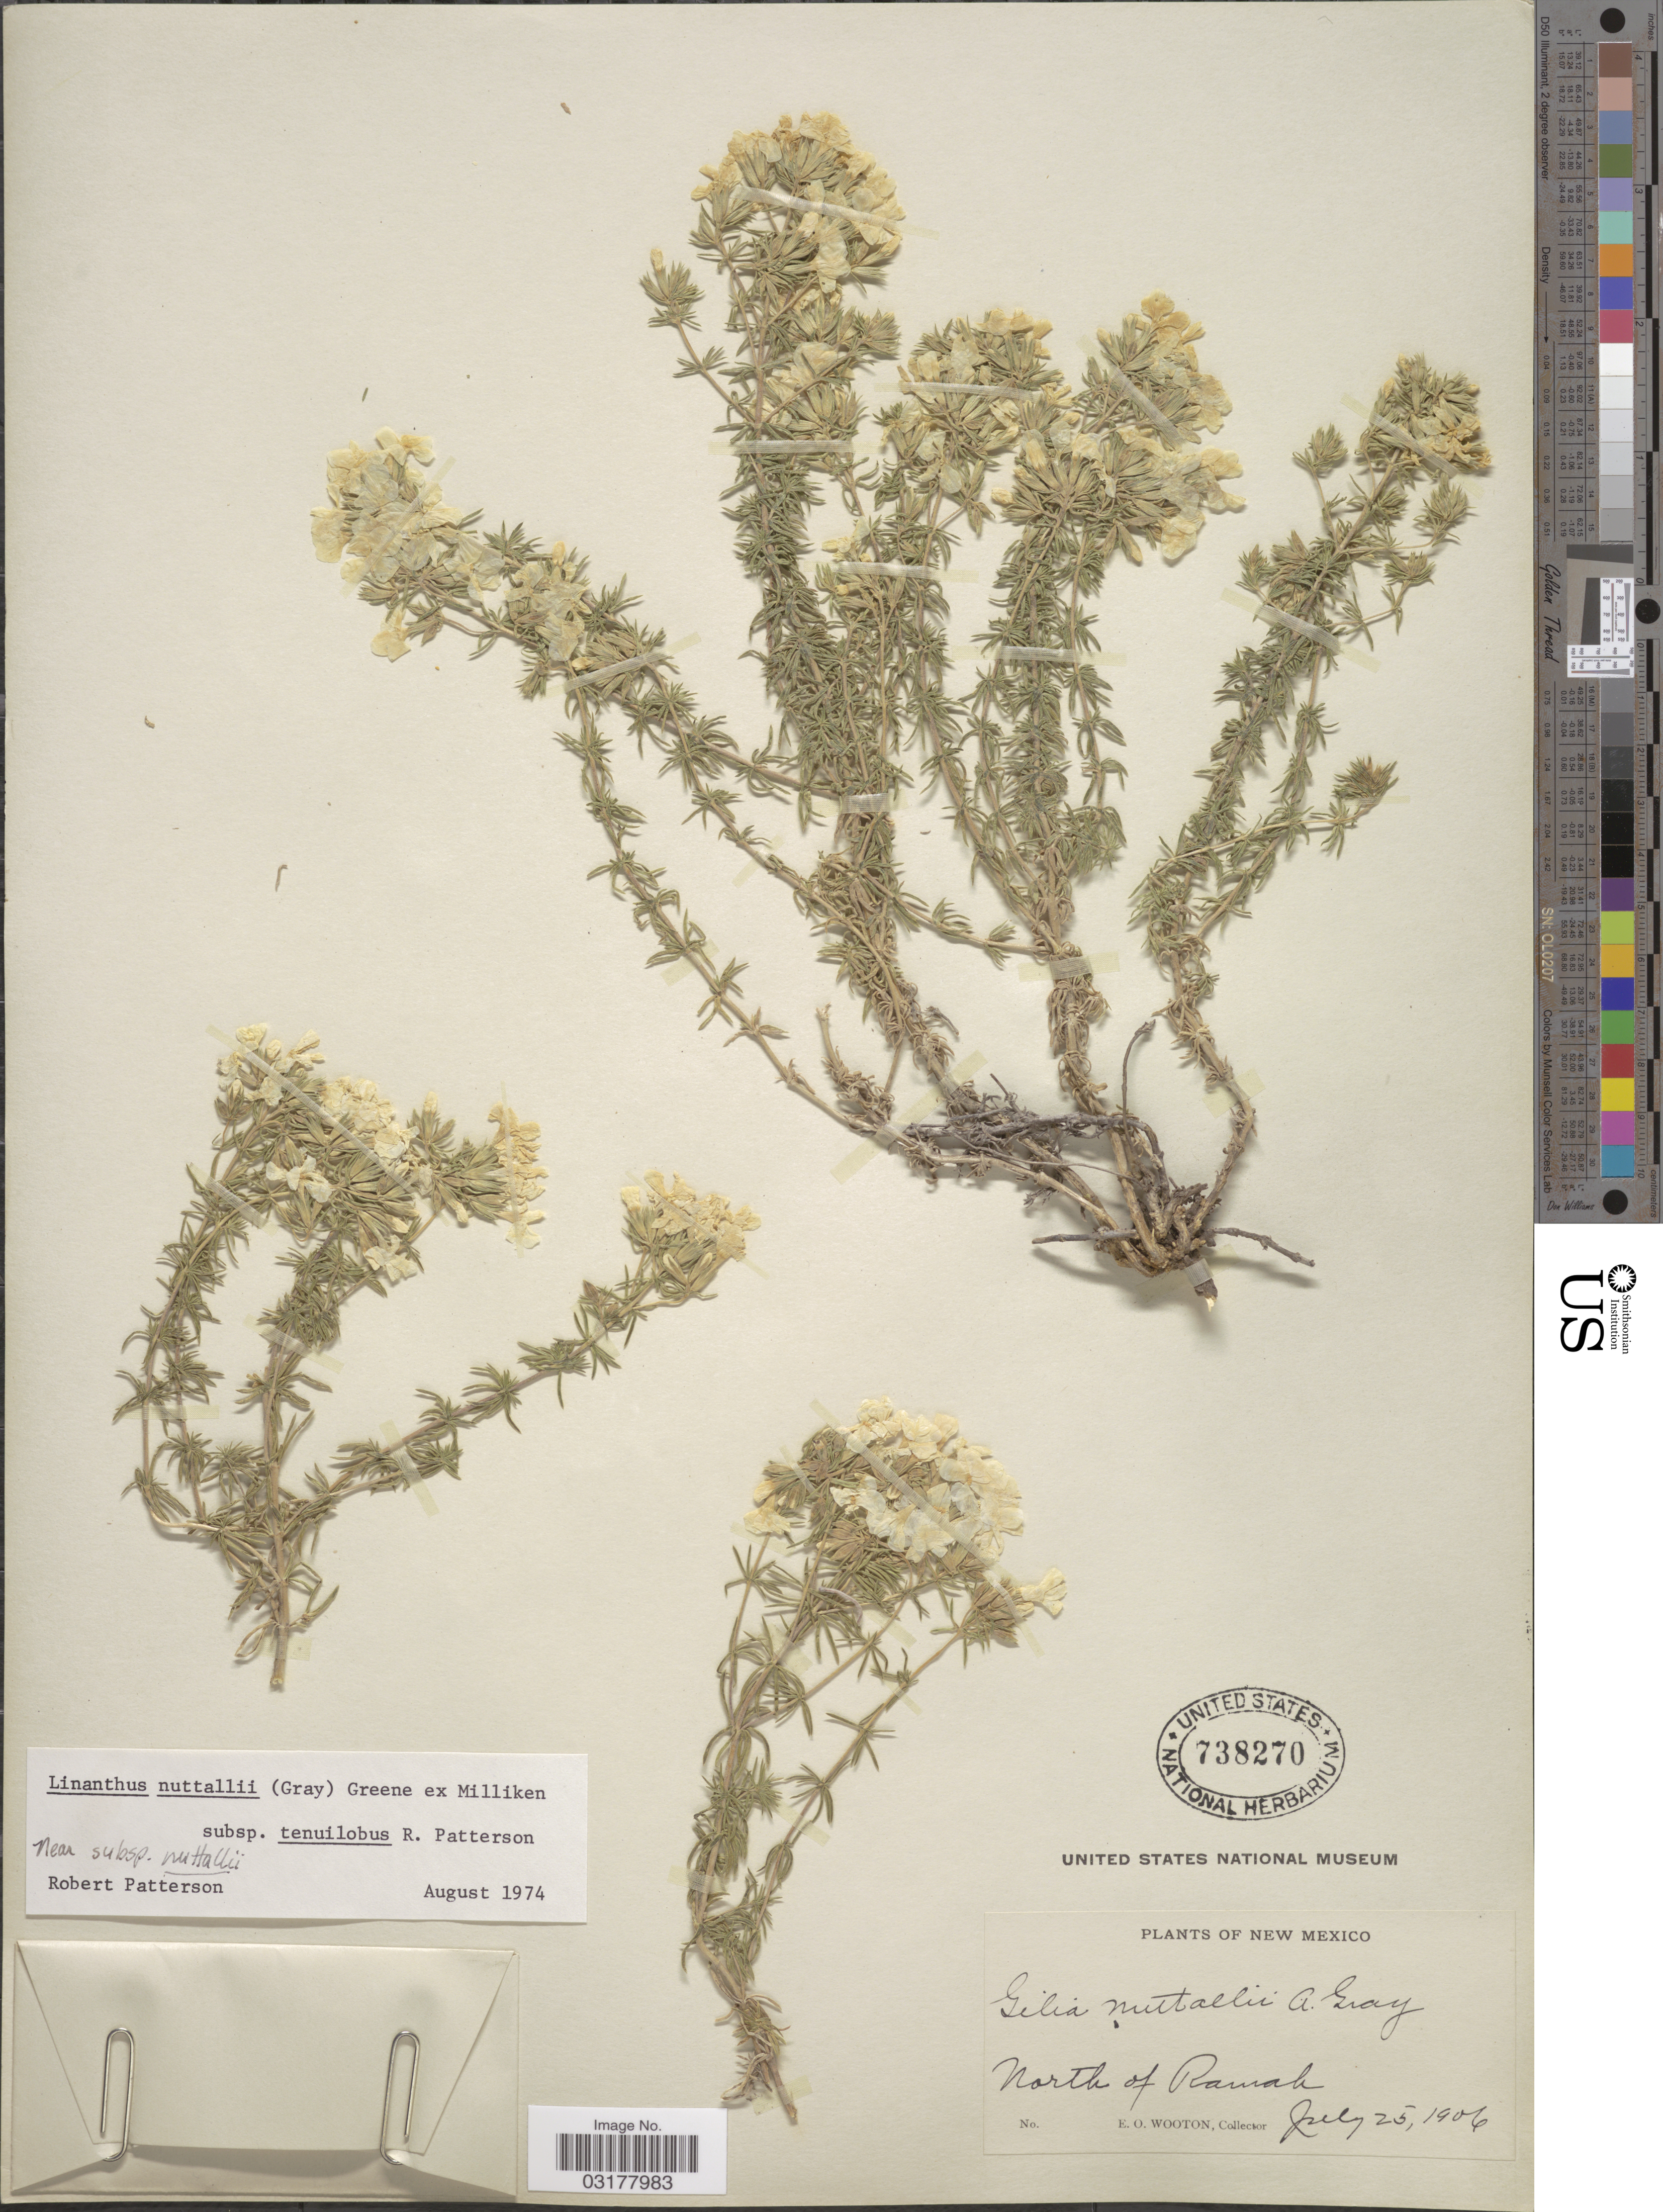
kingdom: Plantae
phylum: Tracheophyta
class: Magnoliopsida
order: Ericales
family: Polemoniaceae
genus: Leptosiphon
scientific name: Leptosiphon nuttallii subsp. nuttallii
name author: (A. Gray) J.M. Porter & L.A. Johnson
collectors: E. O. Wooton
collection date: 1906-07-25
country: United States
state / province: New Mexico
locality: North of Ramah.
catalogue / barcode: US 738270